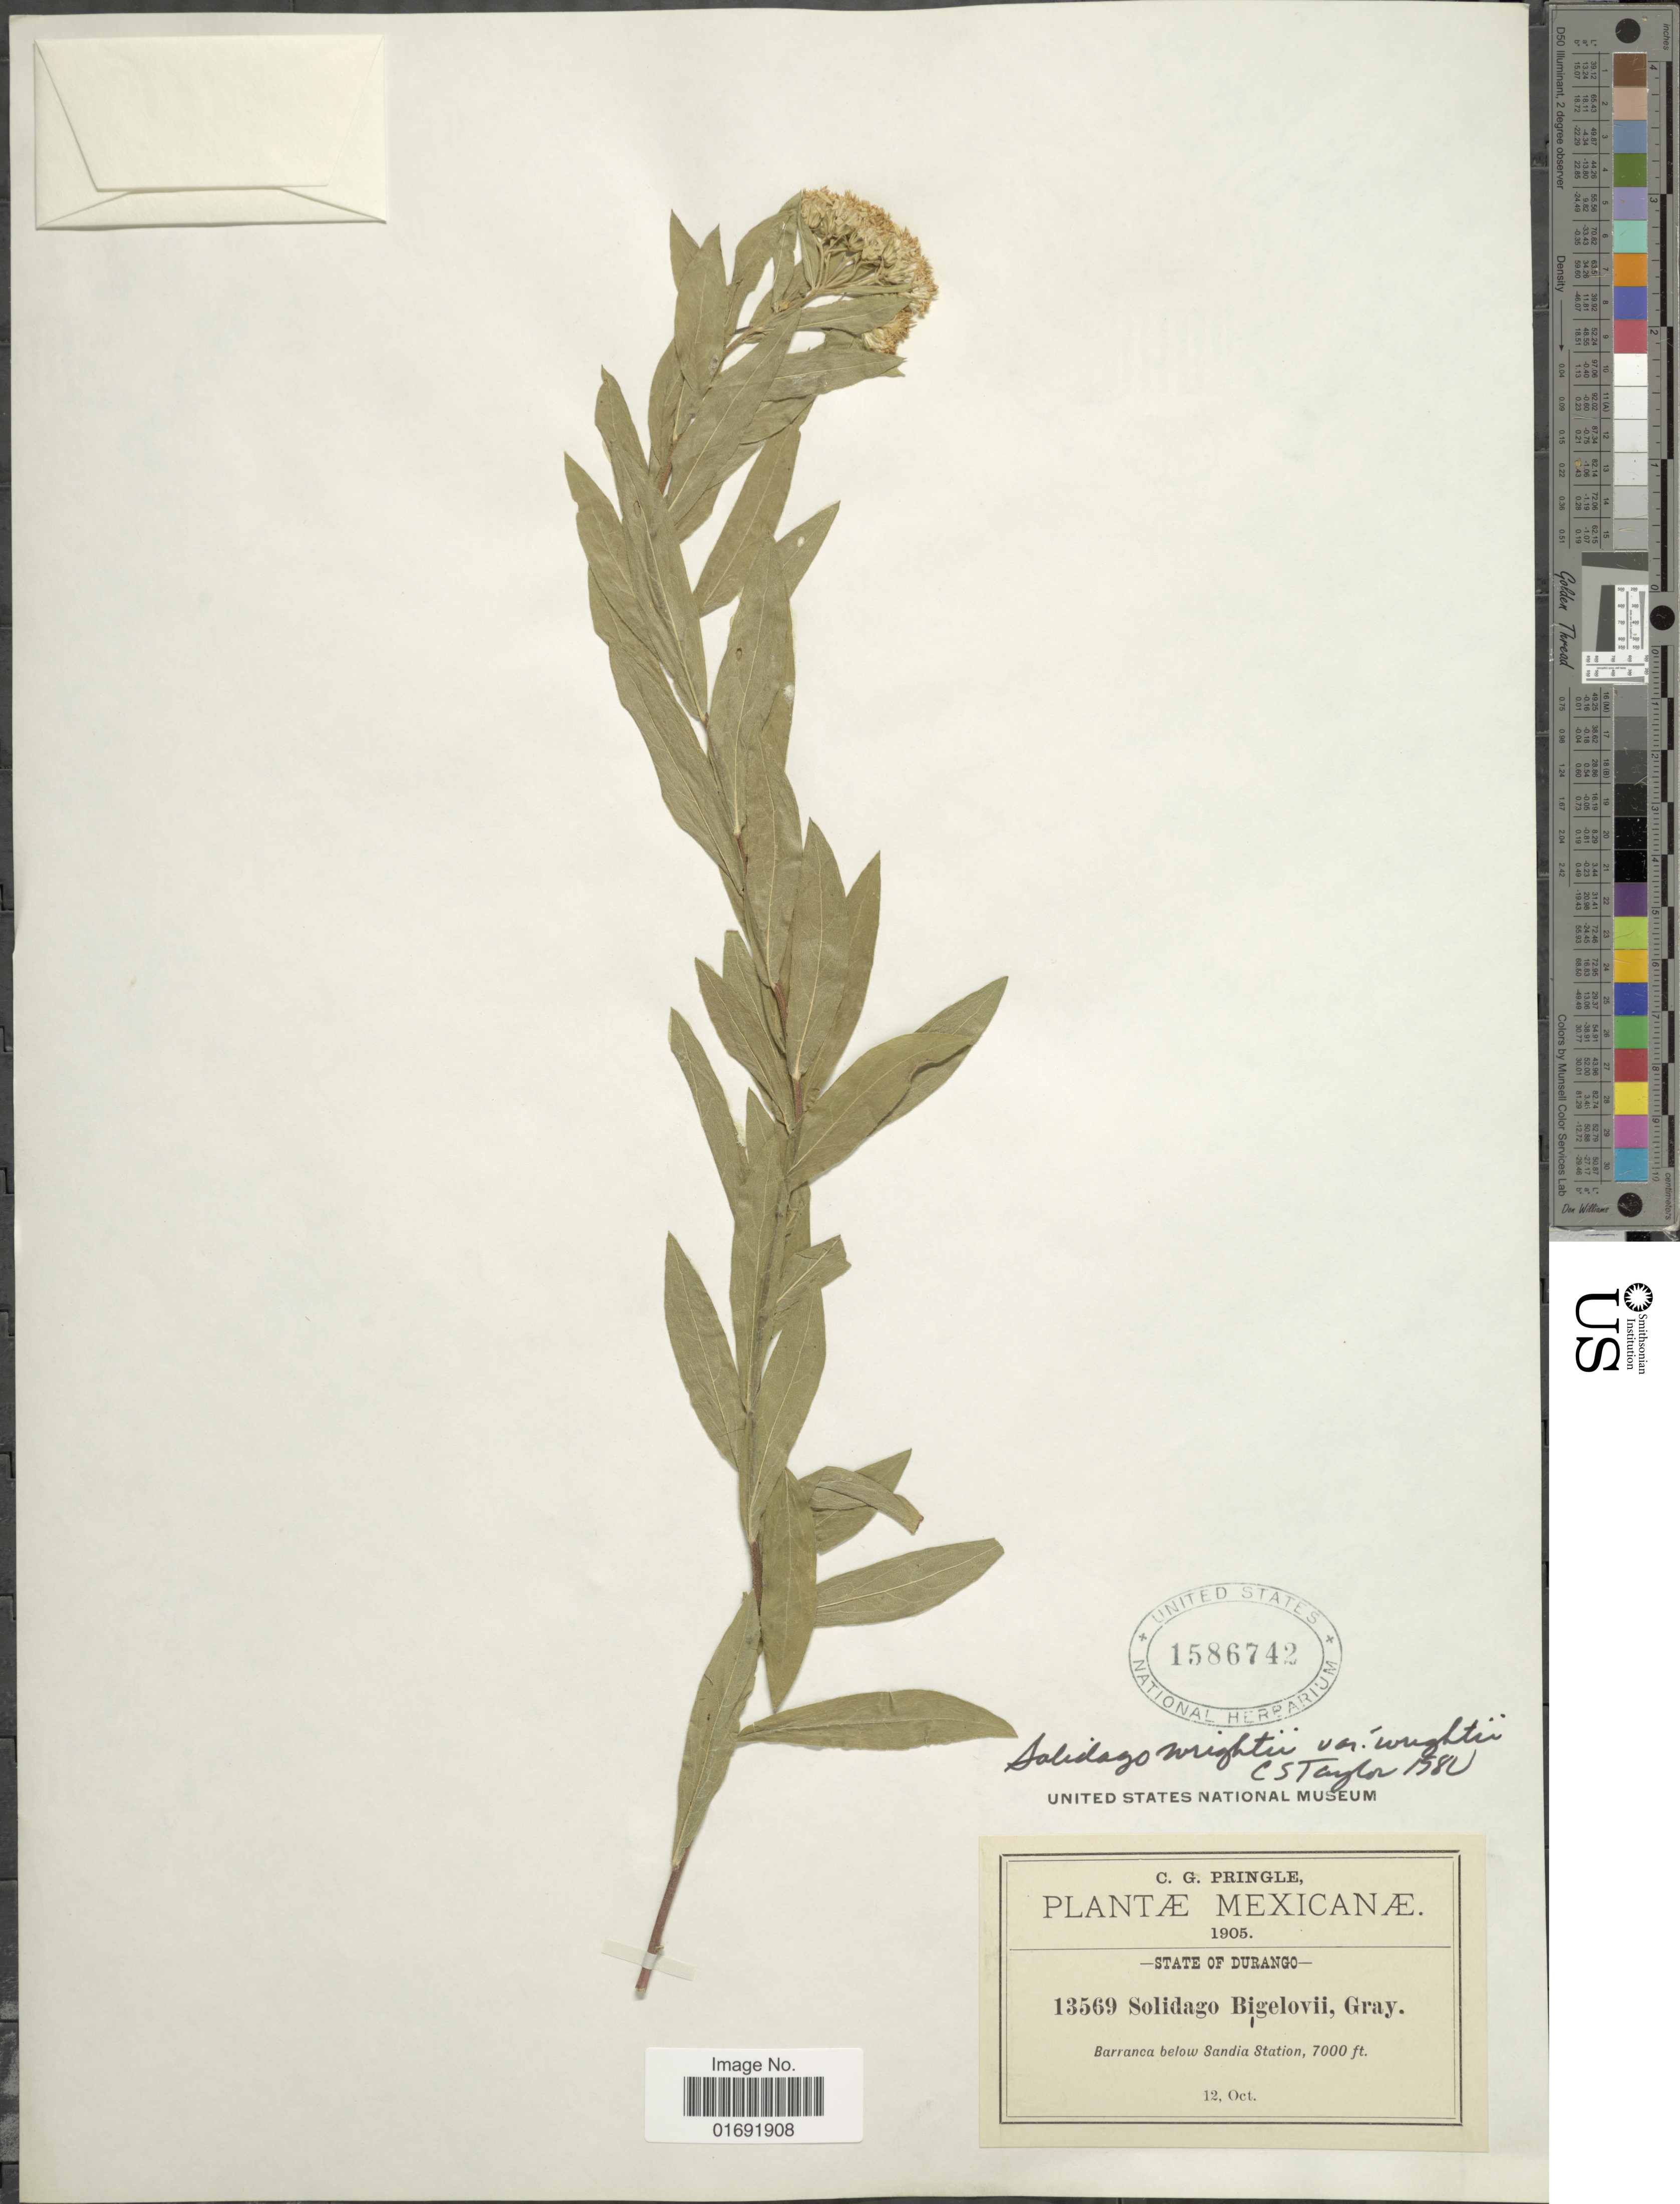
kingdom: Plantae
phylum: Tracheophyta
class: Magnoliopsida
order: Asterales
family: Asteraceae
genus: Solidago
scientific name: Solidago wrightii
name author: A. Gray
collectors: C. G. Pringle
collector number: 13569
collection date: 1905-10-12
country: Mexico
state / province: Durango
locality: Barranca below Sandia Station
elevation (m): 2134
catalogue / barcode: US 1586742